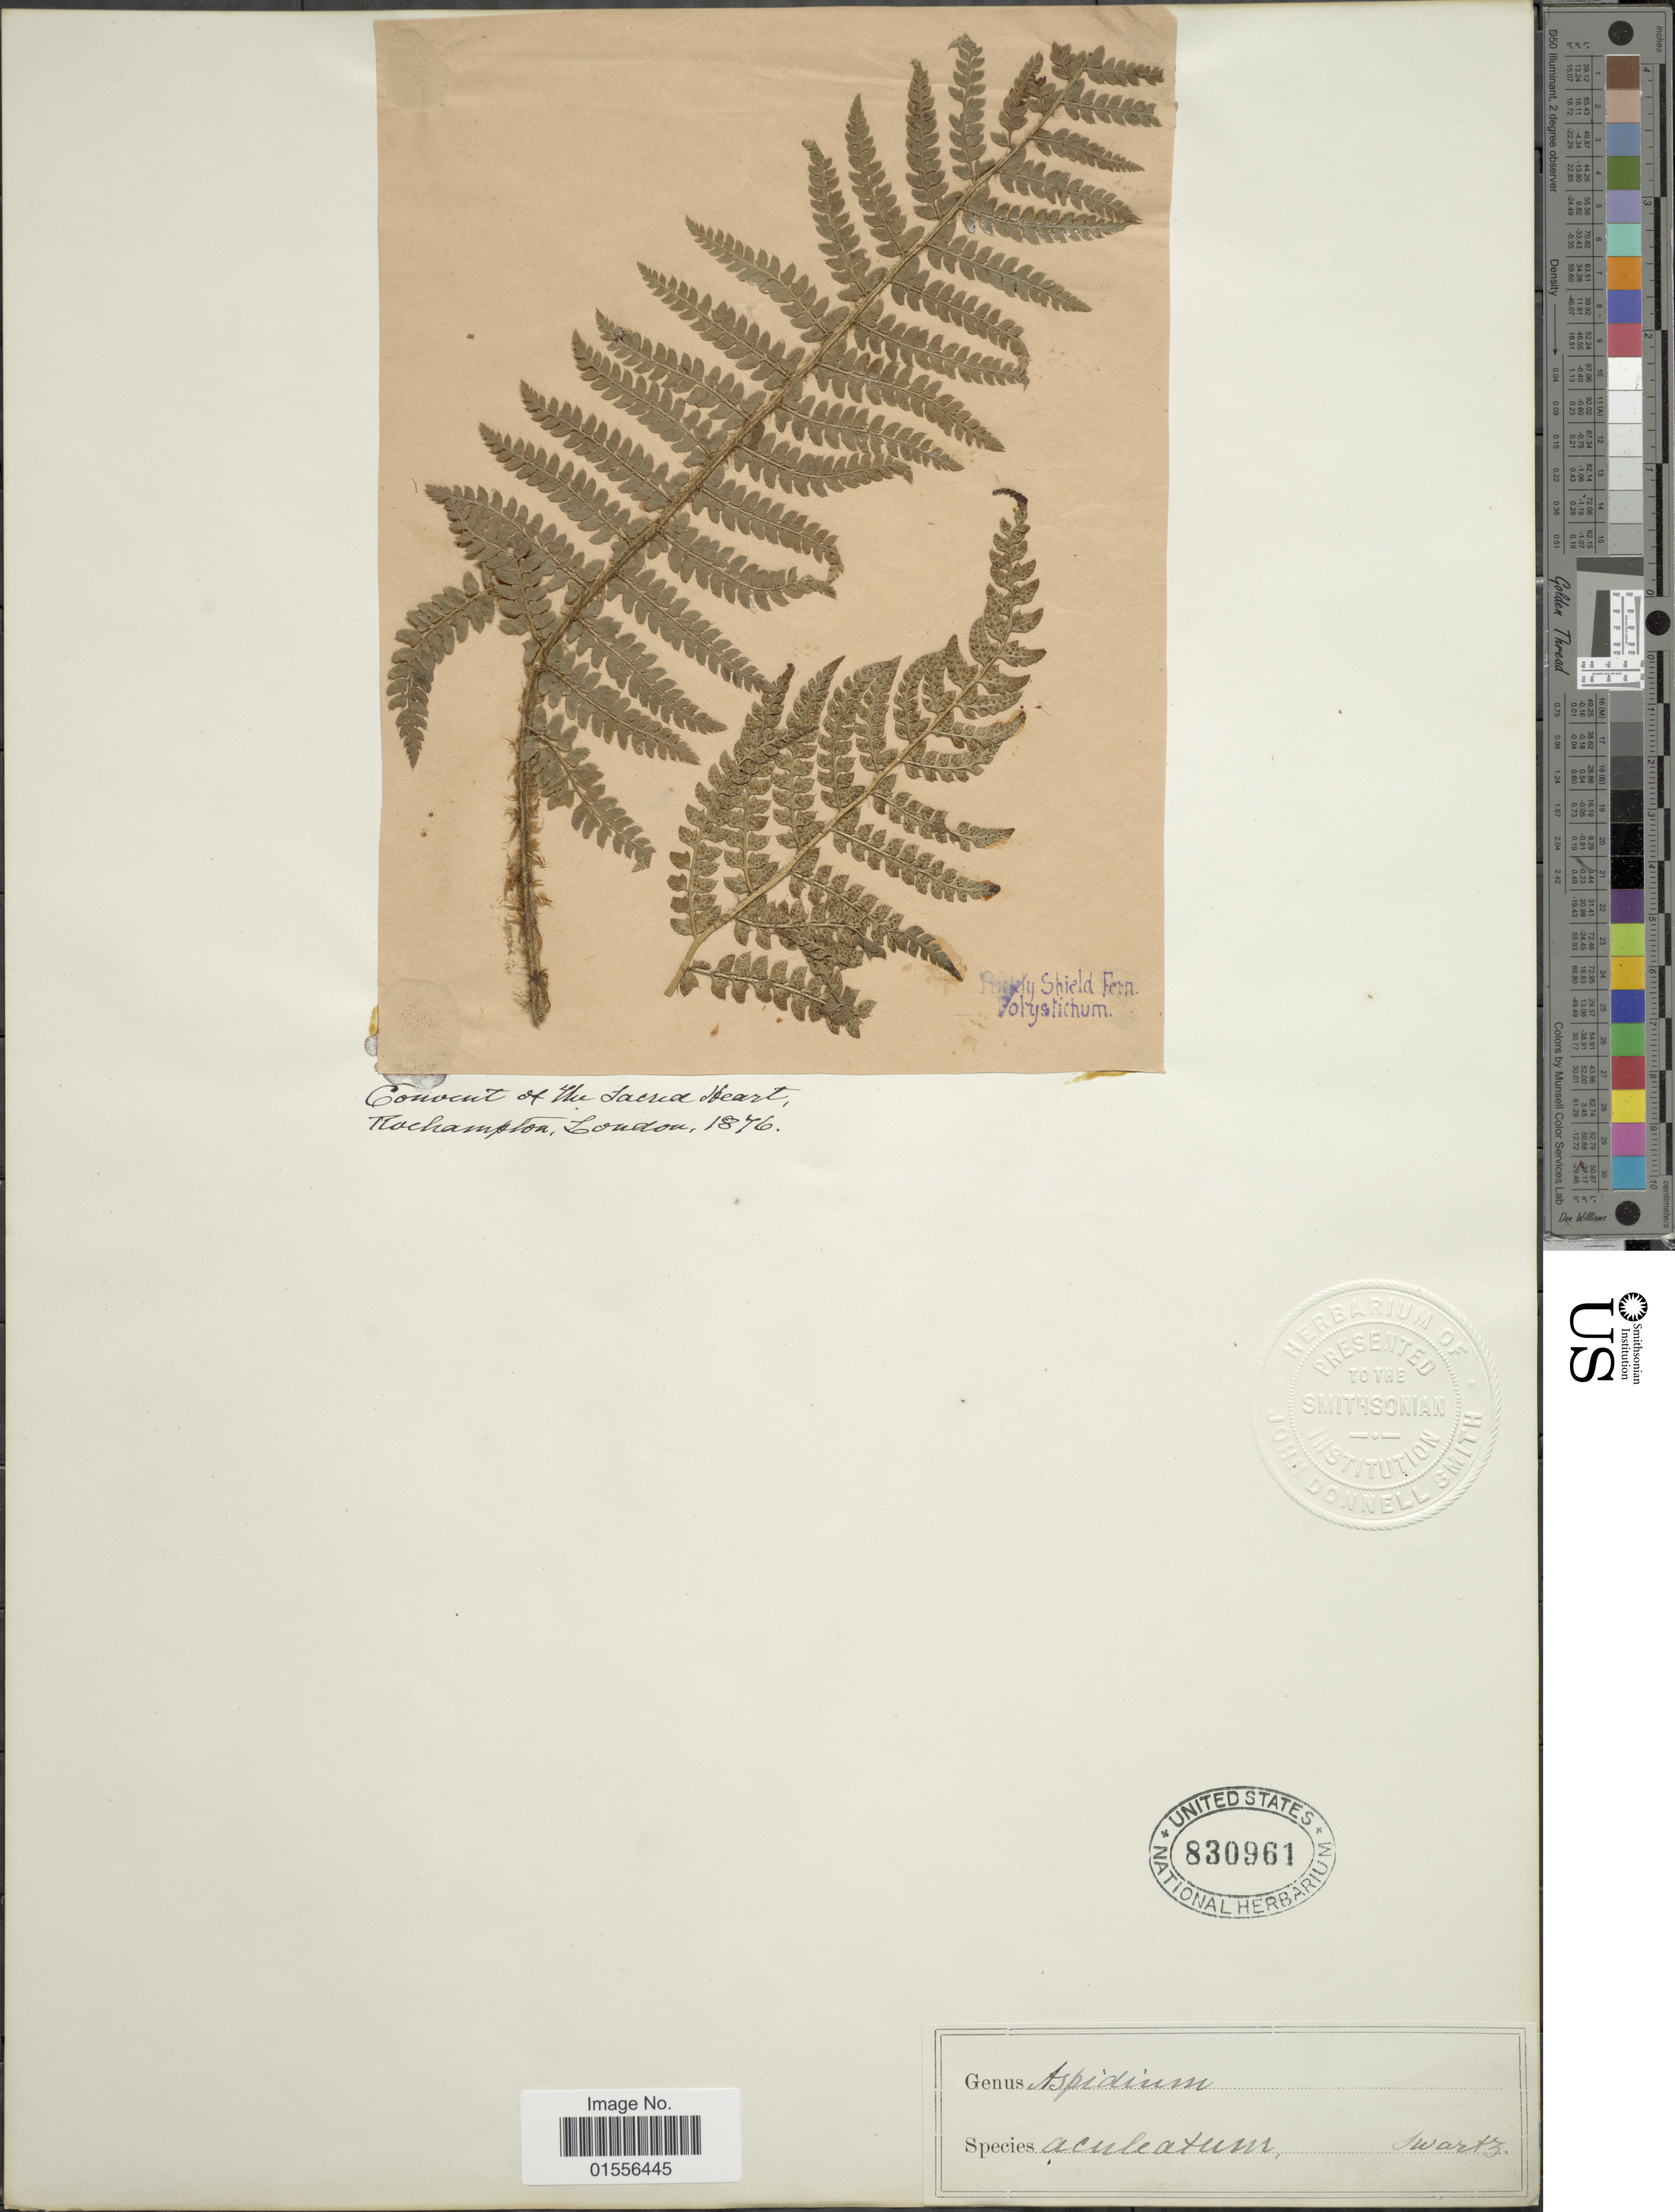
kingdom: Plantae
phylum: Tracheophyta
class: Polypodiopsida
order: Polypodiales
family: Dryopteridaceae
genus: Polystichum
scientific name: Polystichum setiferum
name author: (Forssk.) Moore ex Woynar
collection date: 1876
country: United Kingdom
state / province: England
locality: Convent of the Sacred Heart, Roehampton, London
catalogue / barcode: US 830961